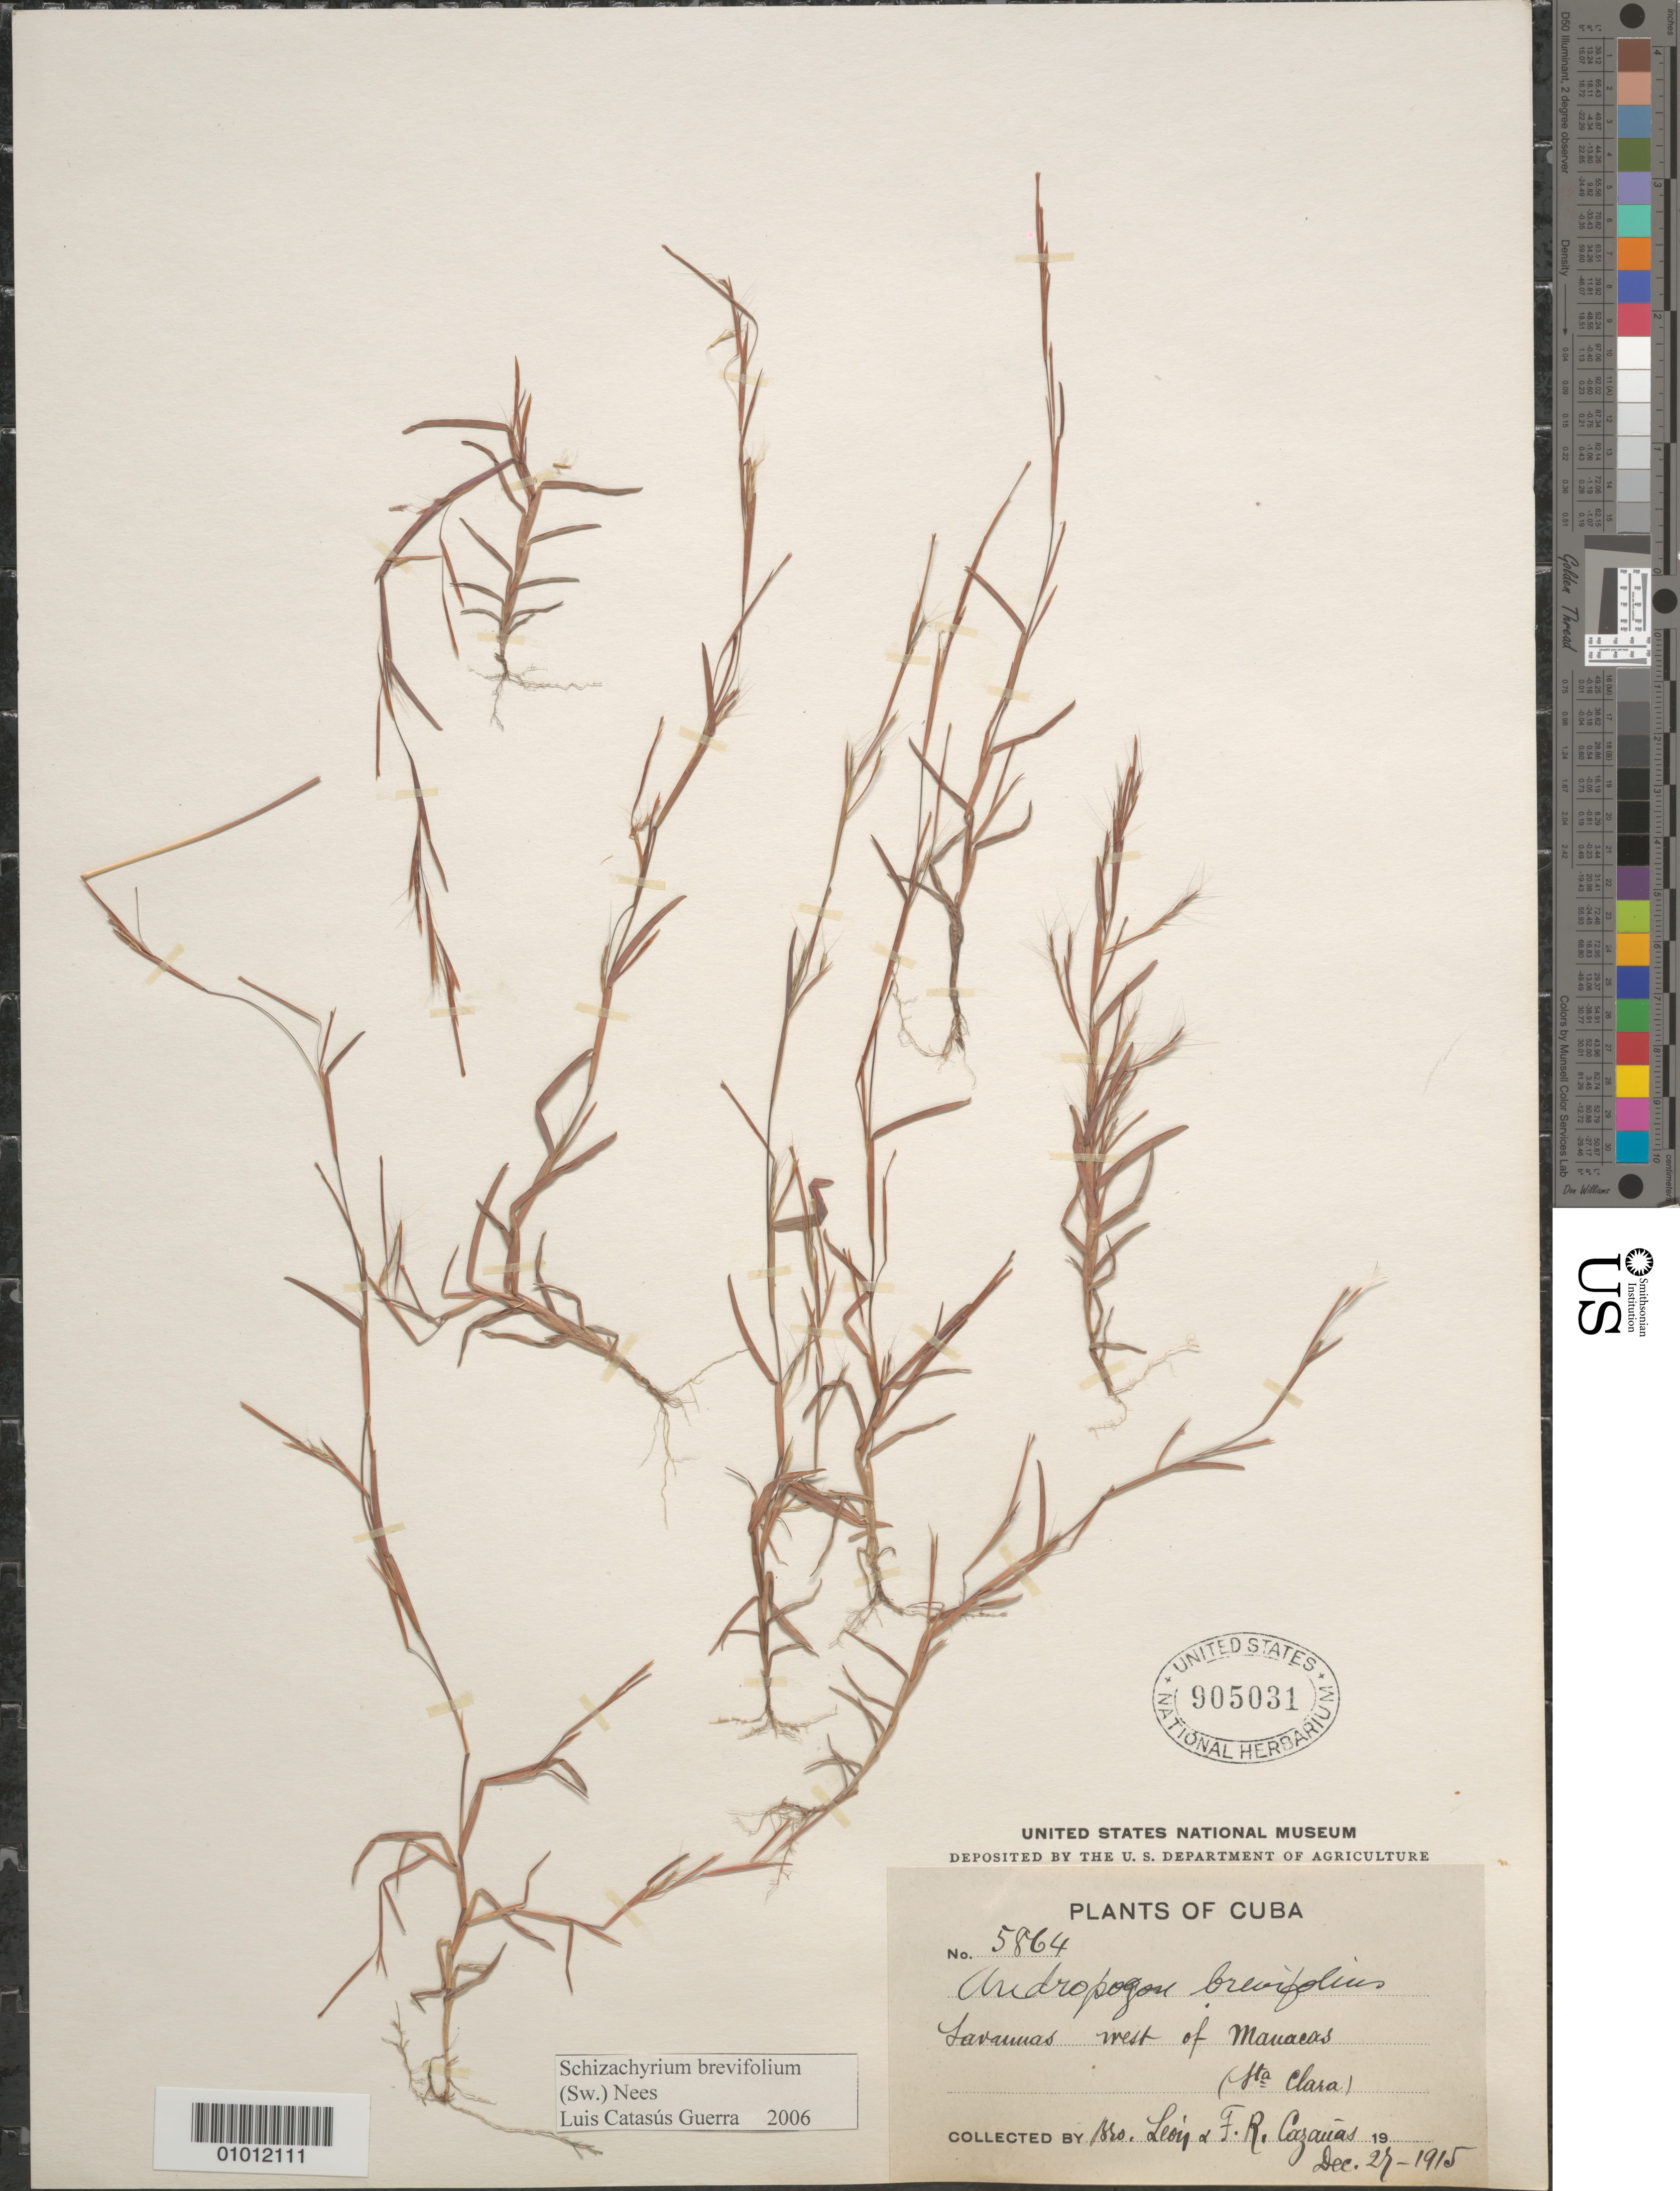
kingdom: Plantae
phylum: Tracheophyta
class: Liliopsida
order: Poales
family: Poaceae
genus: Schizachyrium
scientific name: Schizachyrium brevifolium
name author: (Sw.) Nees ex Büse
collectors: Bro. León & F. Cazauas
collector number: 5864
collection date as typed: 29 Dec 1915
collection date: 1915-12-29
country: Cuba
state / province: Villa Clara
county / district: Santa Clara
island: Cuba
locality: Savannas W of Maucacas (Santa Clara)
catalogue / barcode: US 905931